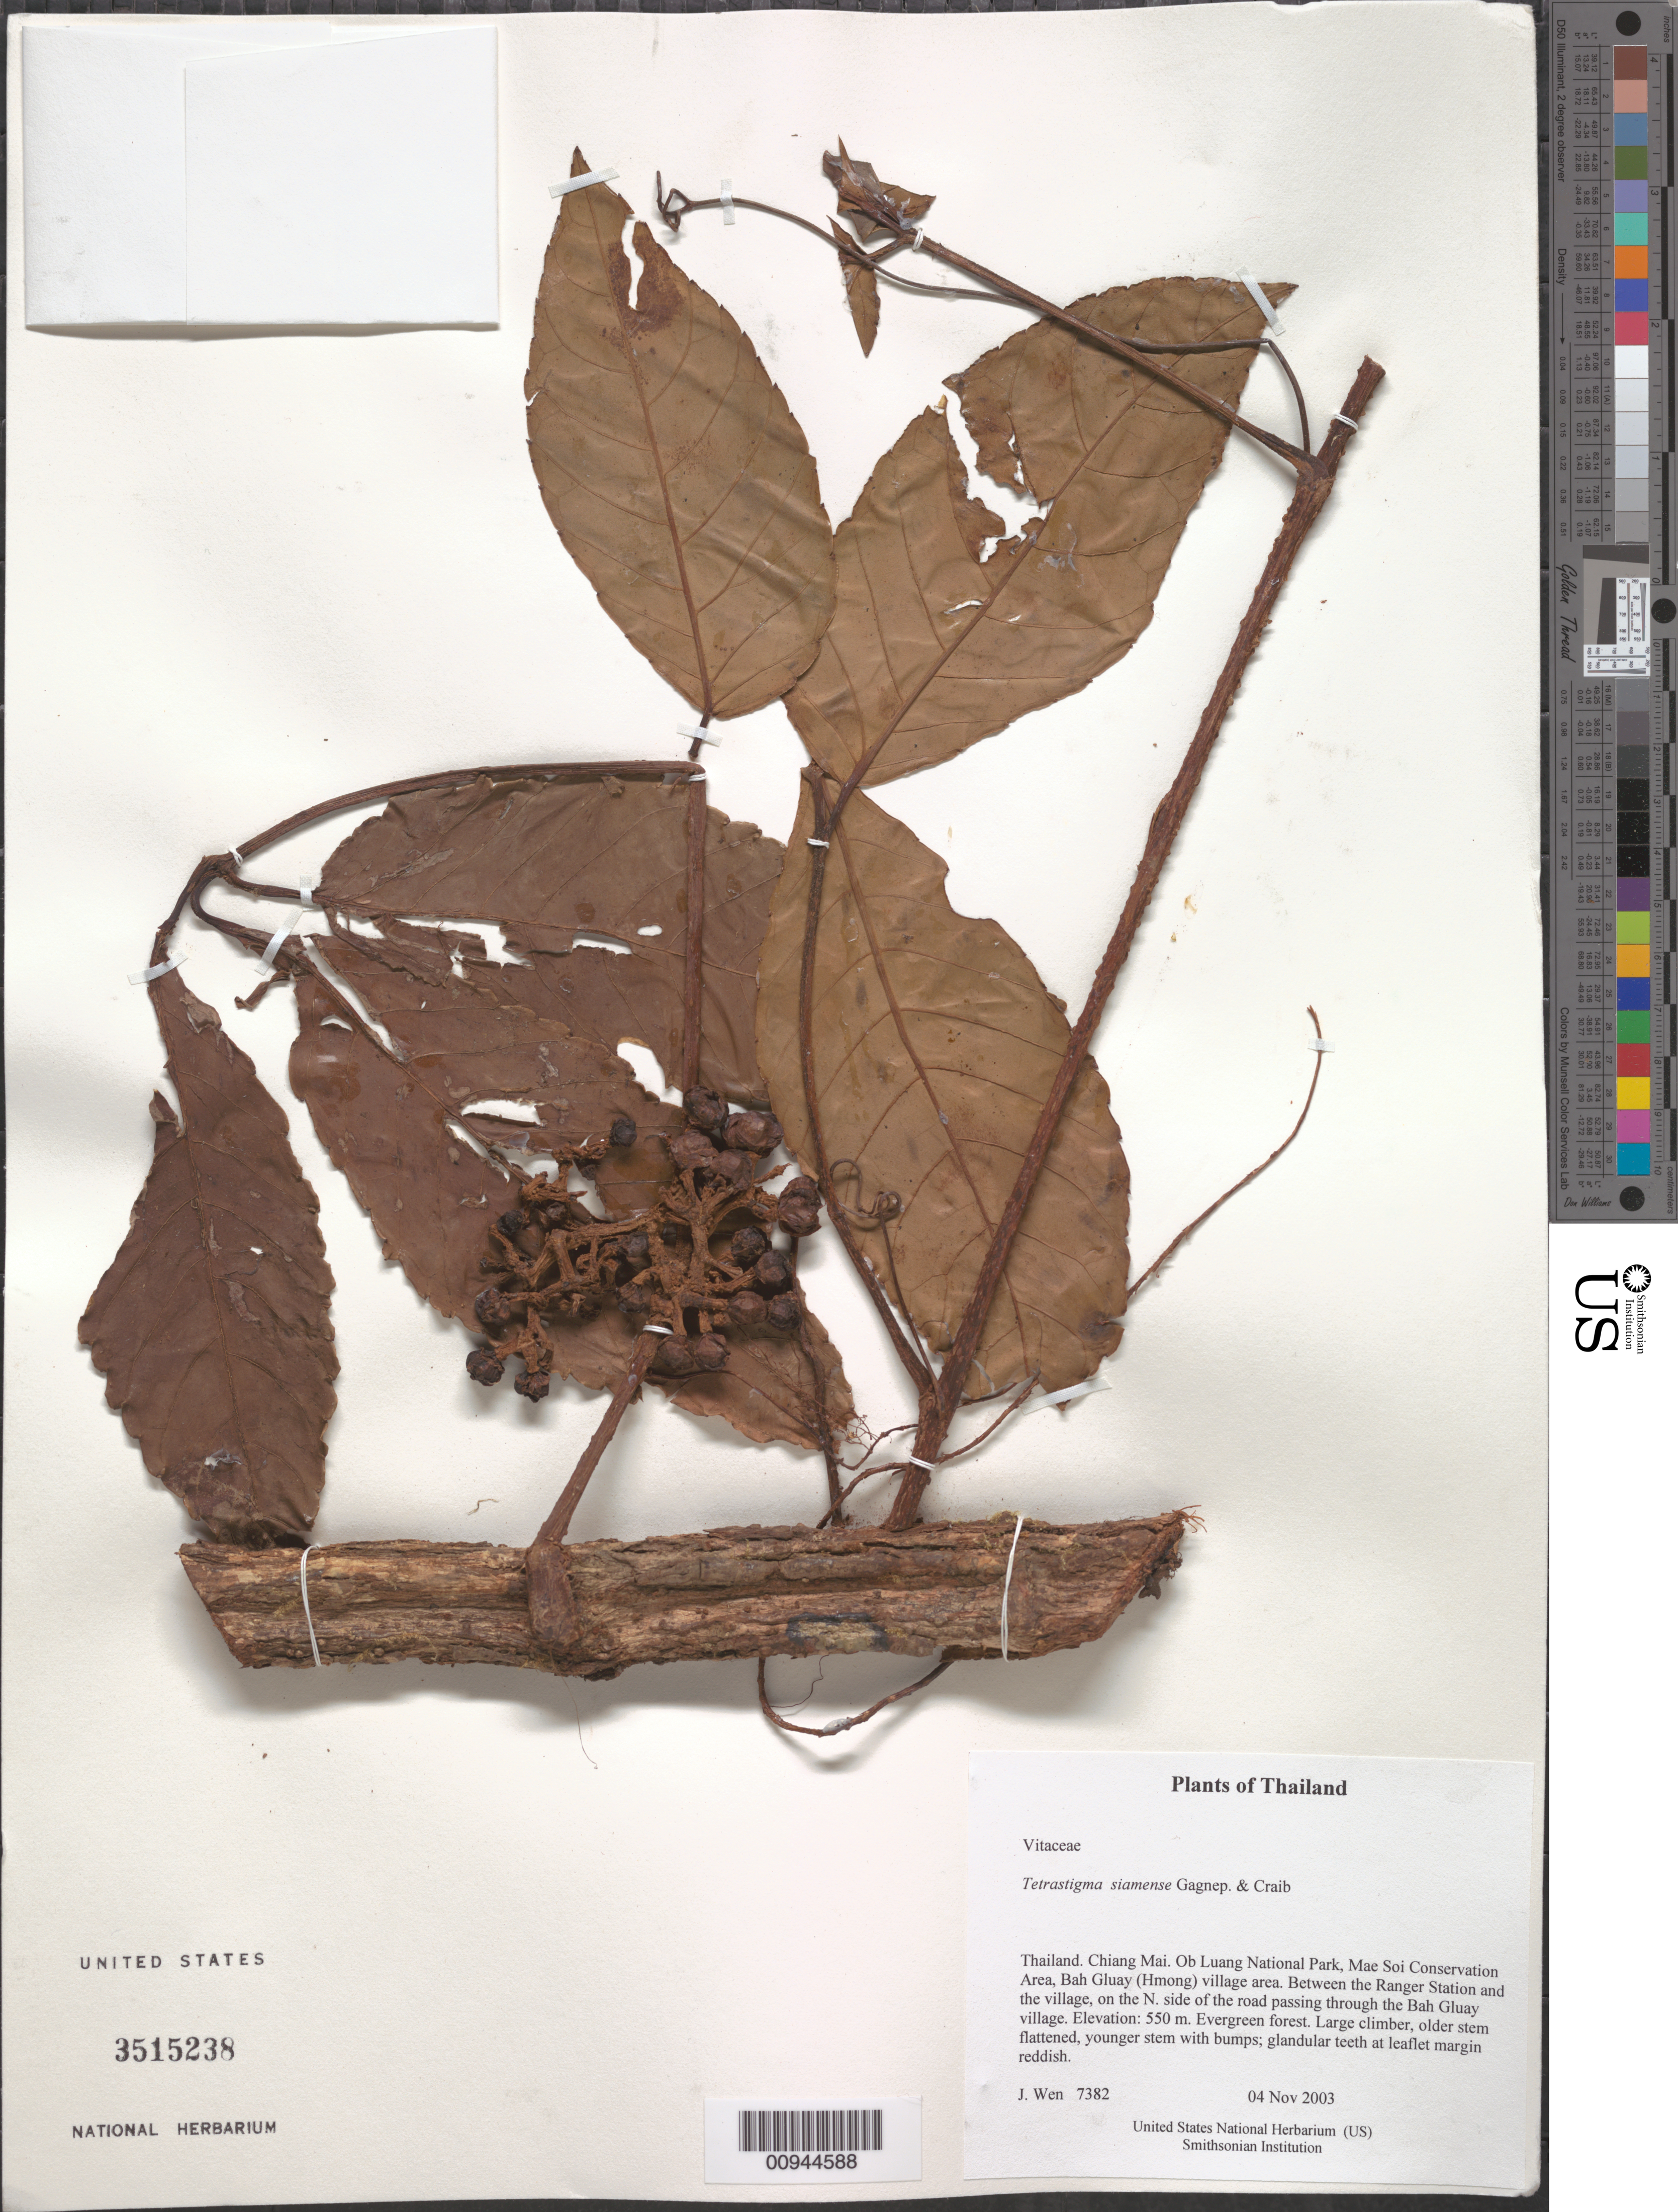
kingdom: Plantae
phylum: Tracheophyta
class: Magnoliopsida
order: Vitales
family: Vitaceae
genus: Tetrastigma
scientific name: Tetrastigma siamense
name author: Gagnep. & Craib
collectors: J. Wen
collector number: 7382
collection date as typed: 04 Nov 2003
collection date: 2003-11-04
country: Thailand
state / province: Chiang Mai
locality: Ob Luang National Park, Mae Soi Conservation Area, Bah Gluay (Hmong) village area. Between the Ranger Station and the village, on the N. side of the road passing through the Bah Gluay village.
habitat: Evergreen forest.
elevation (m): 550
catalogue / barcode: US 3515238